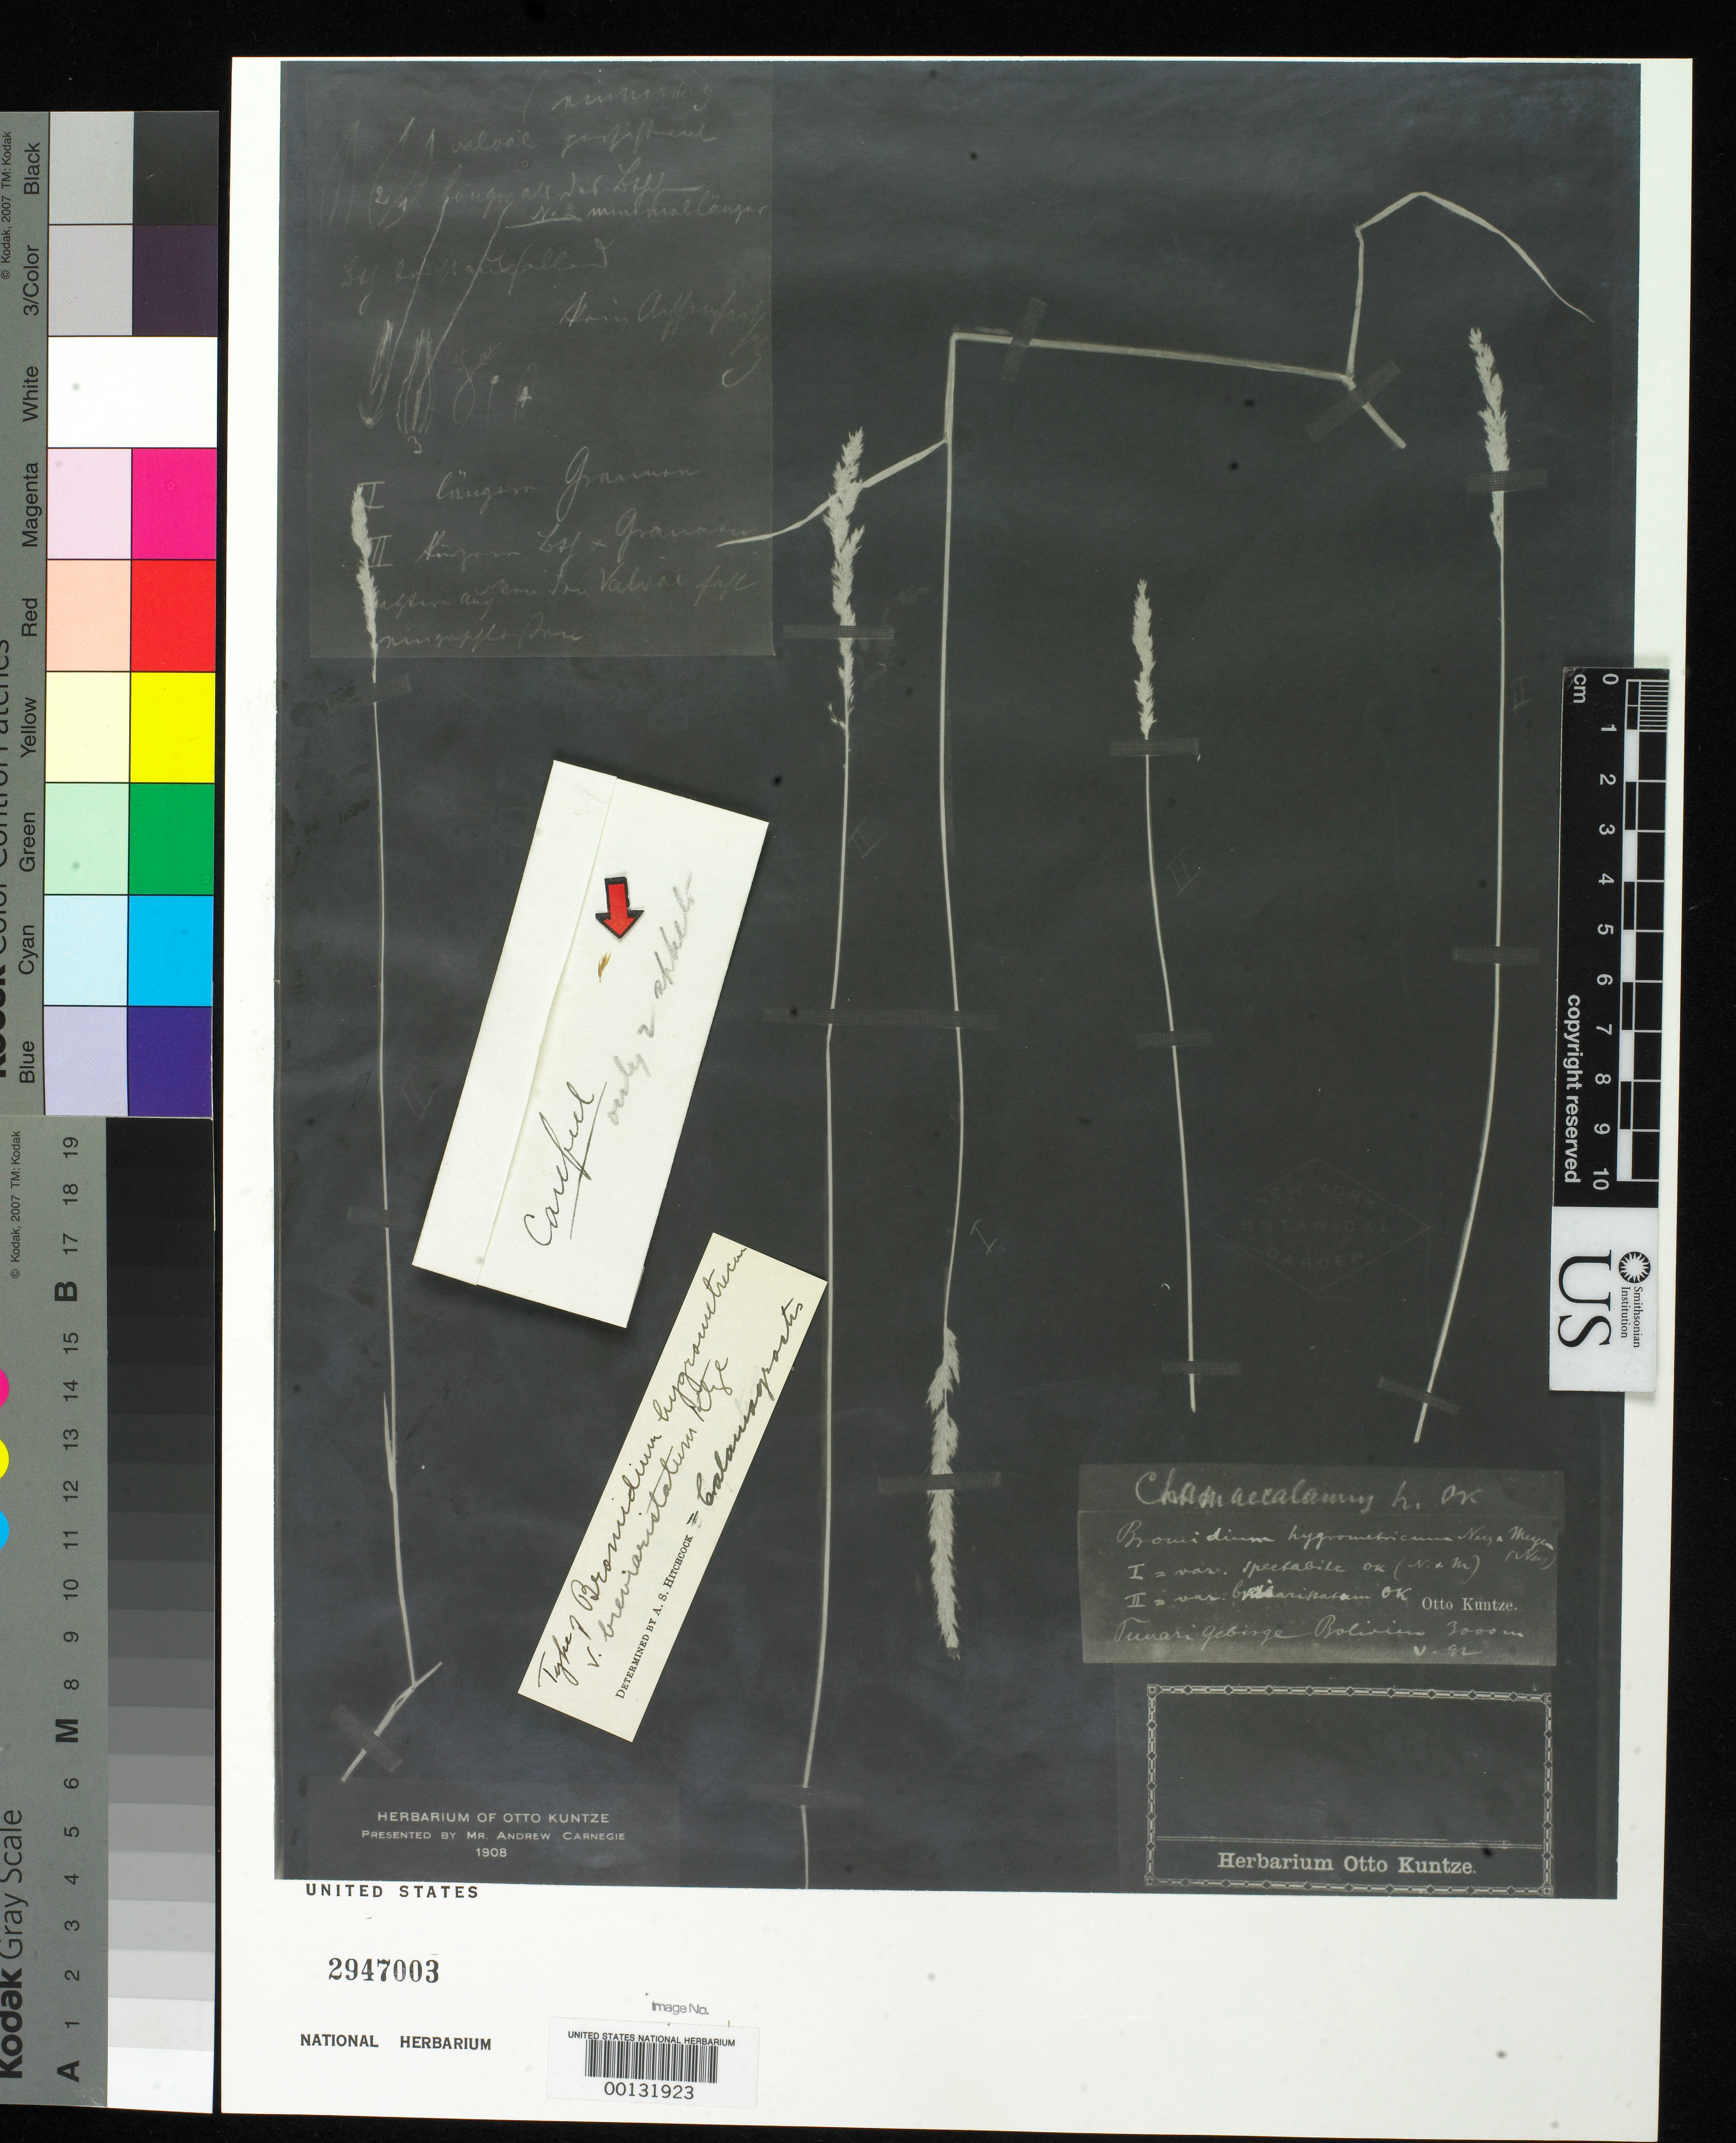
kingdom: Plantae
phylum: Tracheophyta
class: Liliopsida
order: Poales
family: Poaceae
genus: Bromidium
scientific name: Bromidium hygrometricum var. breviaristatum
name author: Kuntze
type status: Type Fragment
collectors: C.E.O. Kuntze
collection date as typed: May 1892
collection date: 1892-05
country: Bolivia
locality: Tunari Bridge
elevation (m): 3000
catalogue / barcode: US 2947003